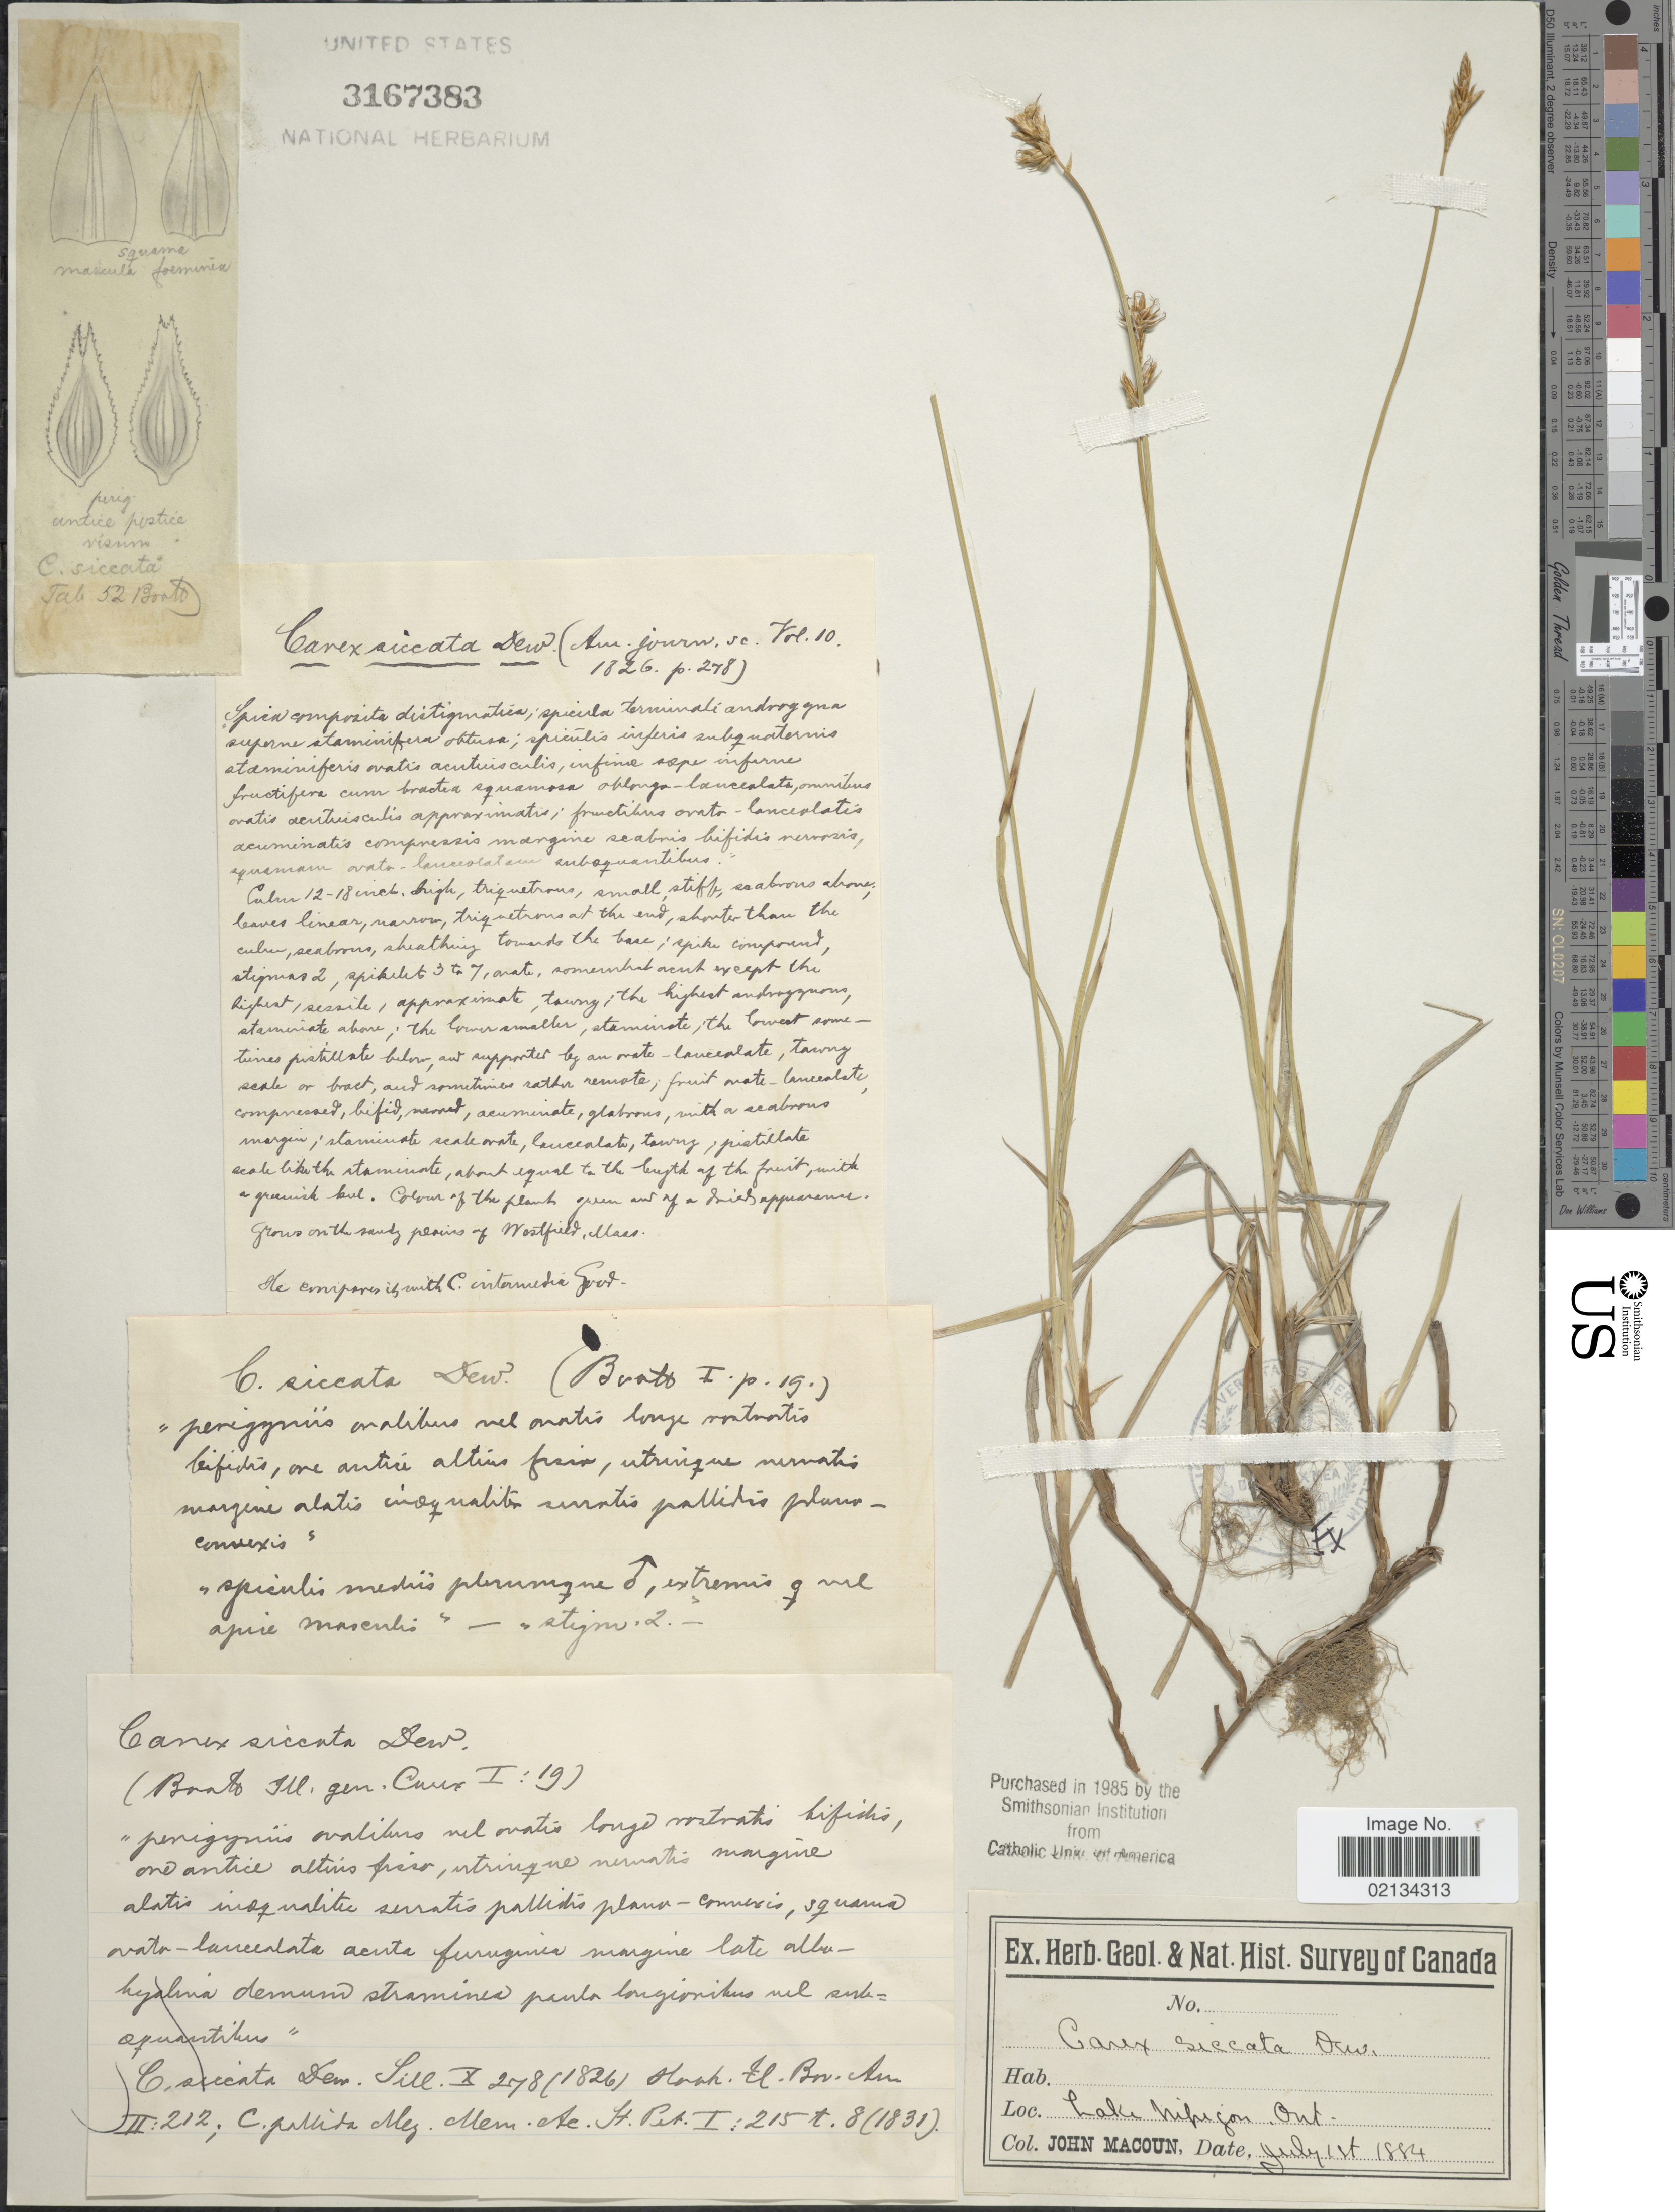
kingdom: Plantae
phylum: Tracheophyta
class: Liliopsida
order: Poales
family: Cyperaceae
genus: Carex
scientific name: Carex siccata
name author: Dewey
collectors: J. Macoun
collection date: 1884-07-01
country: Canada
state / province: Ontario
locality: Lake Nipigon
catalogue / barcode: US 3167383